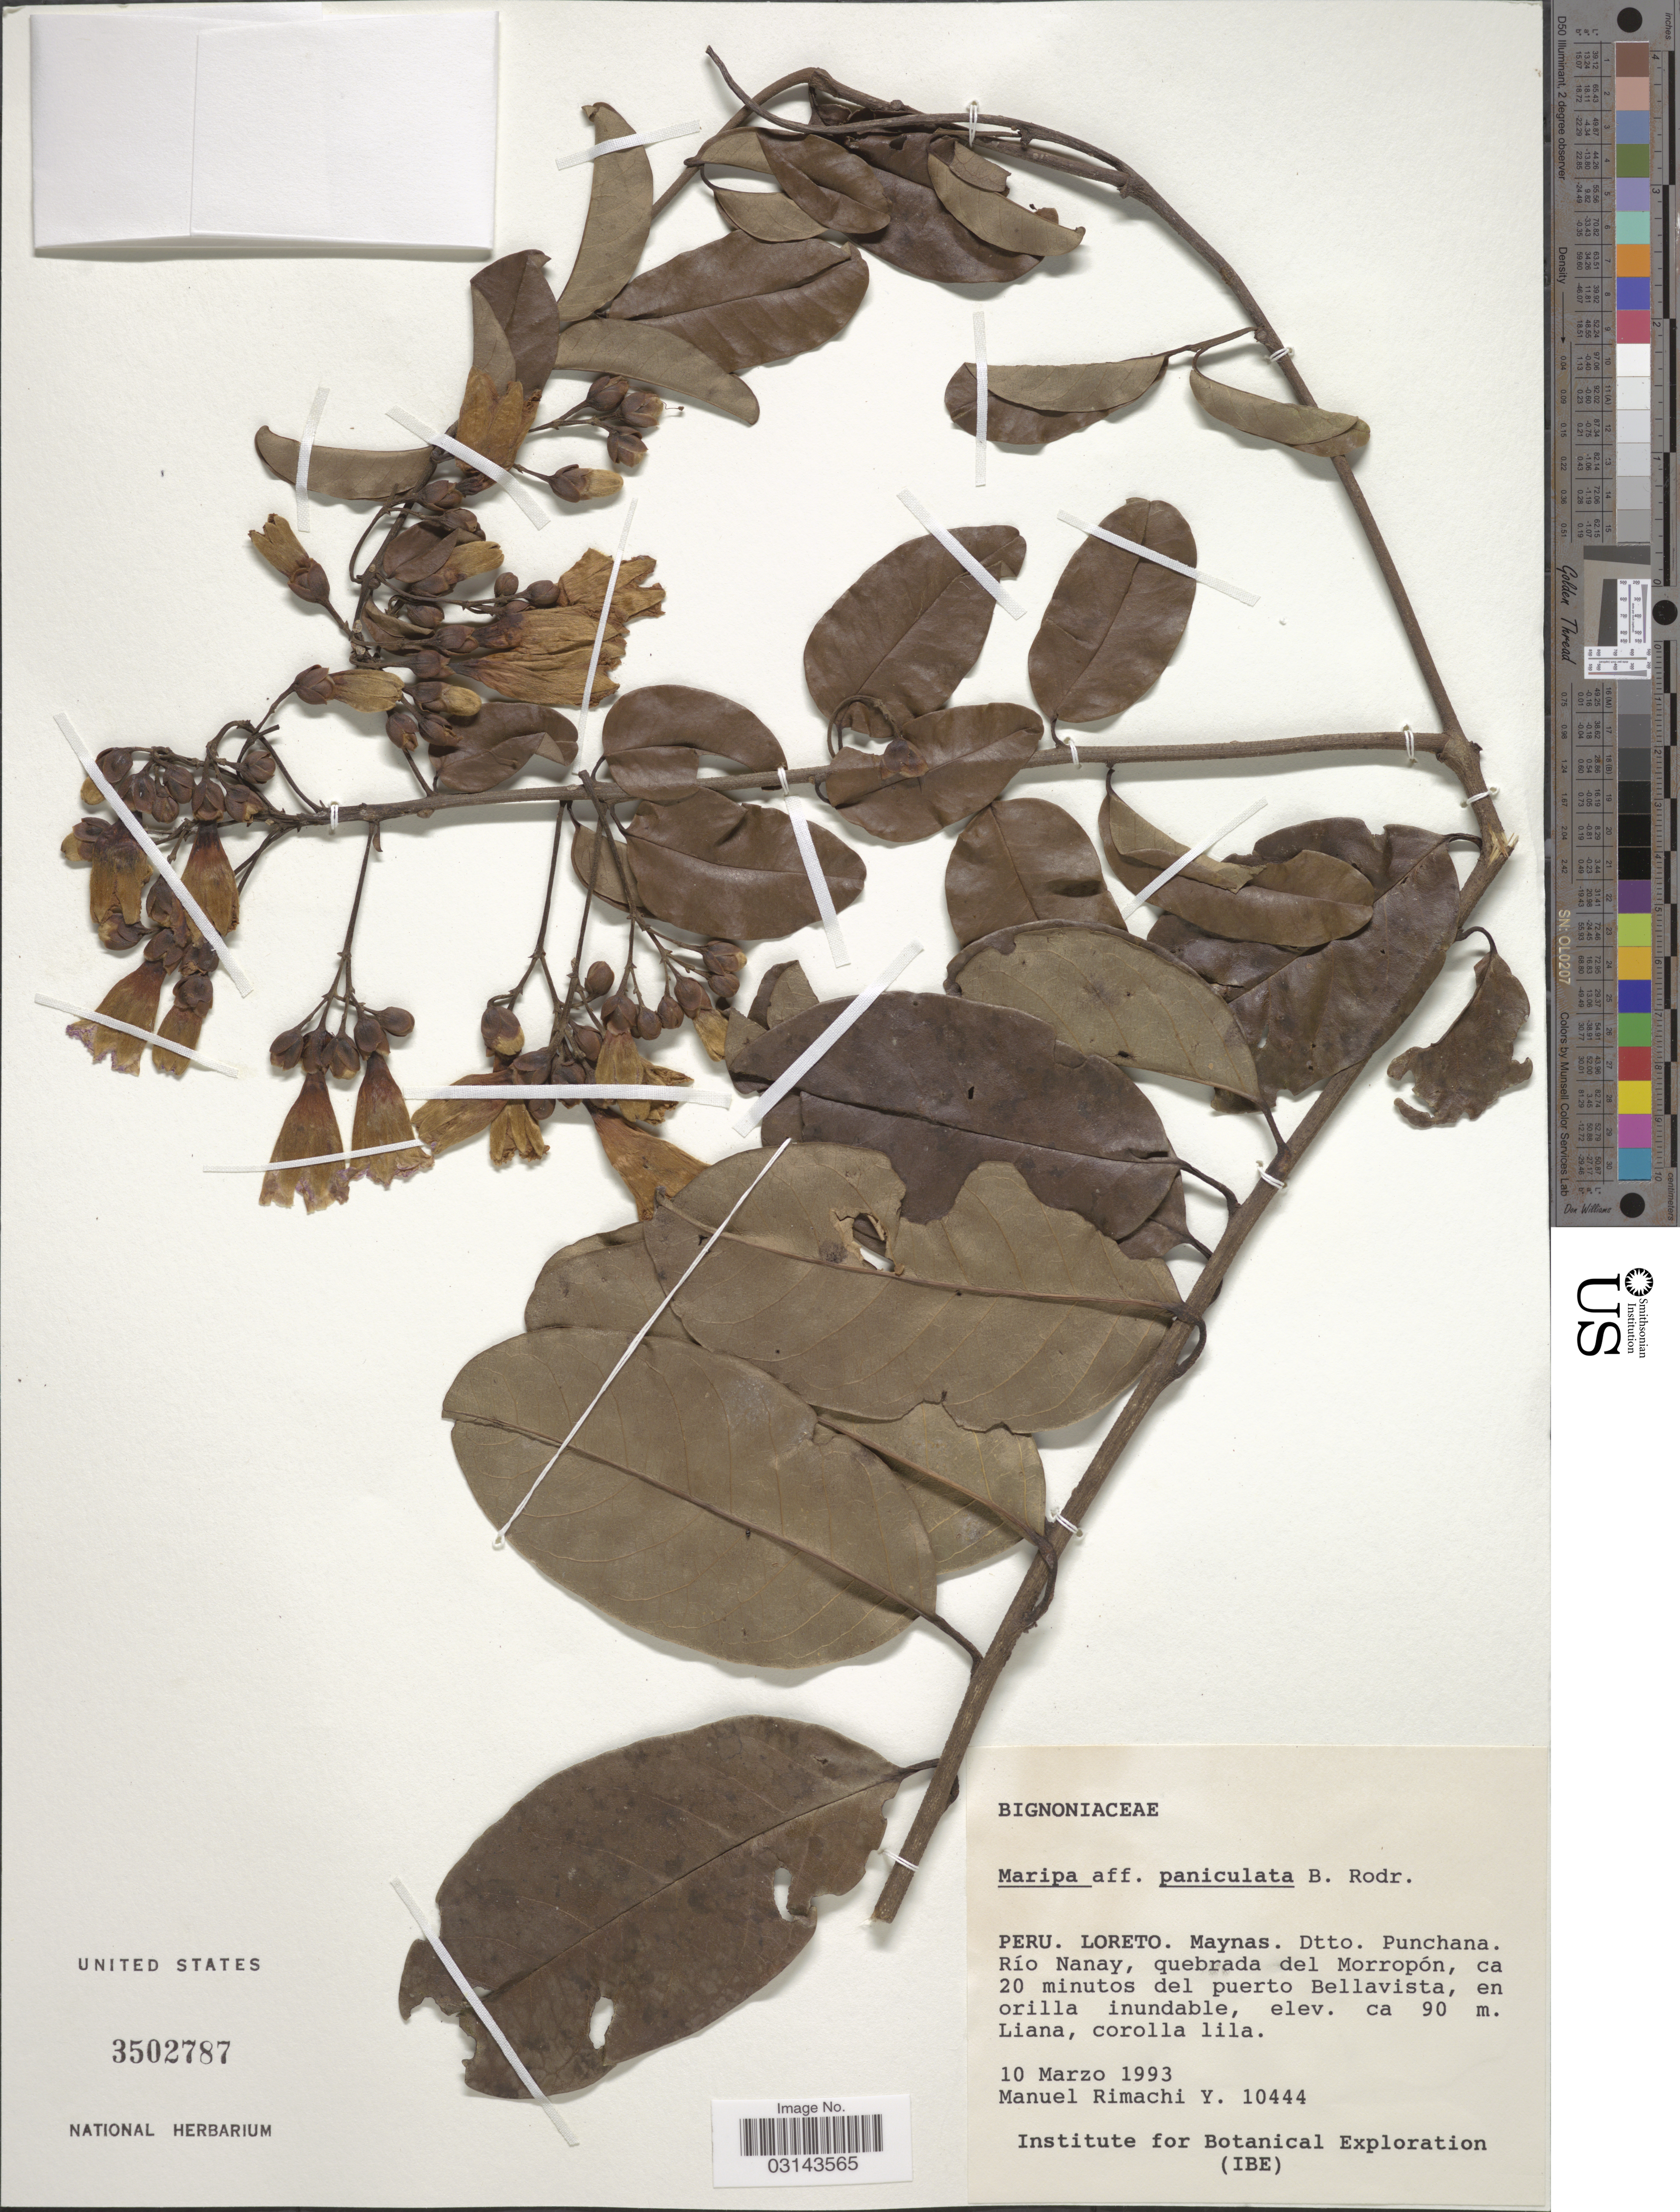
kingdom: Plantae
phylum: Tracheophyta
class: Magnoliopsida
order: Solanales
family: Convolvulaceae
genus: Maripa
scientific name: Maripa paniculata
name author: Barb. Rodr.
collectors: M. Rimachi Y.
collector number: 10444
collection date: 1993-03-10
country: Peru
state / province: Loreto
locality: Loreto. Maynas. Dtto. Punchana. Río Nanay, quebrada del Morropón, ca 20 minutos del puerto Bellavista, en orilla inundable.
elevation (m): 90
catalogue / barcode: US 3502787